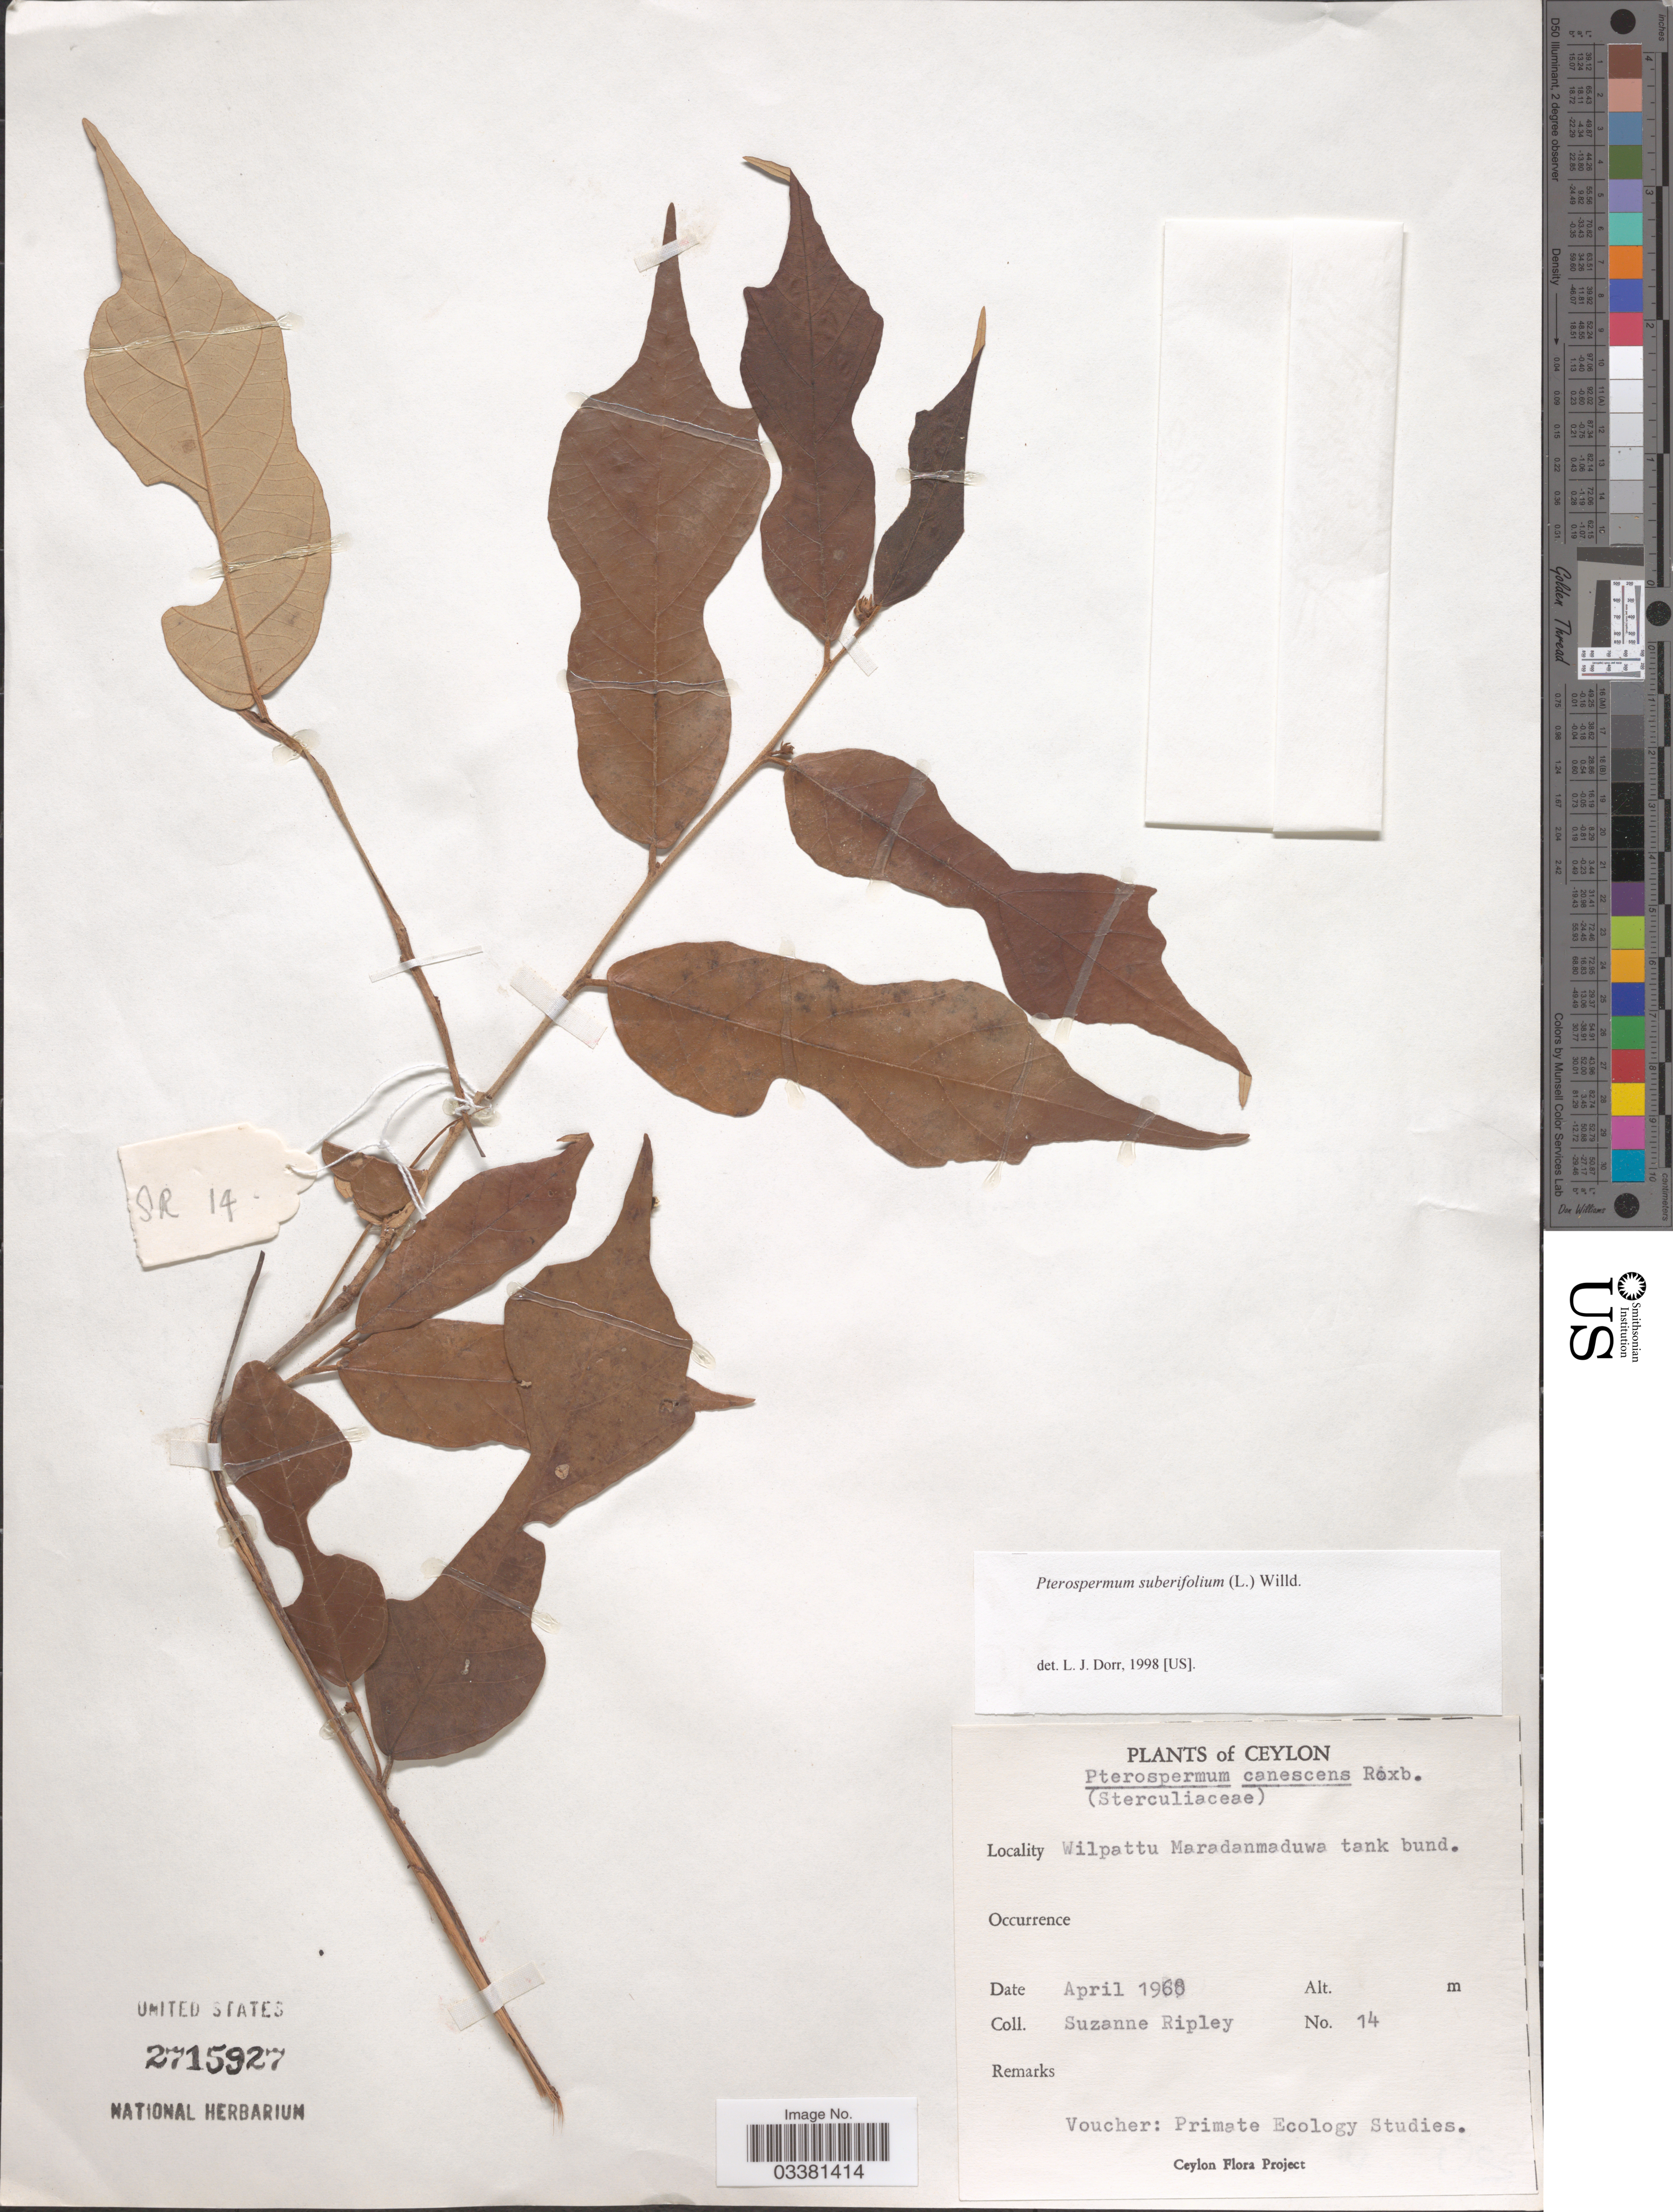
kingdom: Plantae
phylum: Tracheophyta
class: Magnoliopsida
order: Malvales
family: Malvaceae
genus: Pterospermum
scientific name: Pterospermum suberifolium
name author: (L.) Raeusch.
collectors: S. Ripley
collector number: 14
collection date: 1968-04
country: Sri Lanka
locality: Ceylon. Wilpattu Maradanmaduwa tank bund.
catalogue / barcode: US 2715927